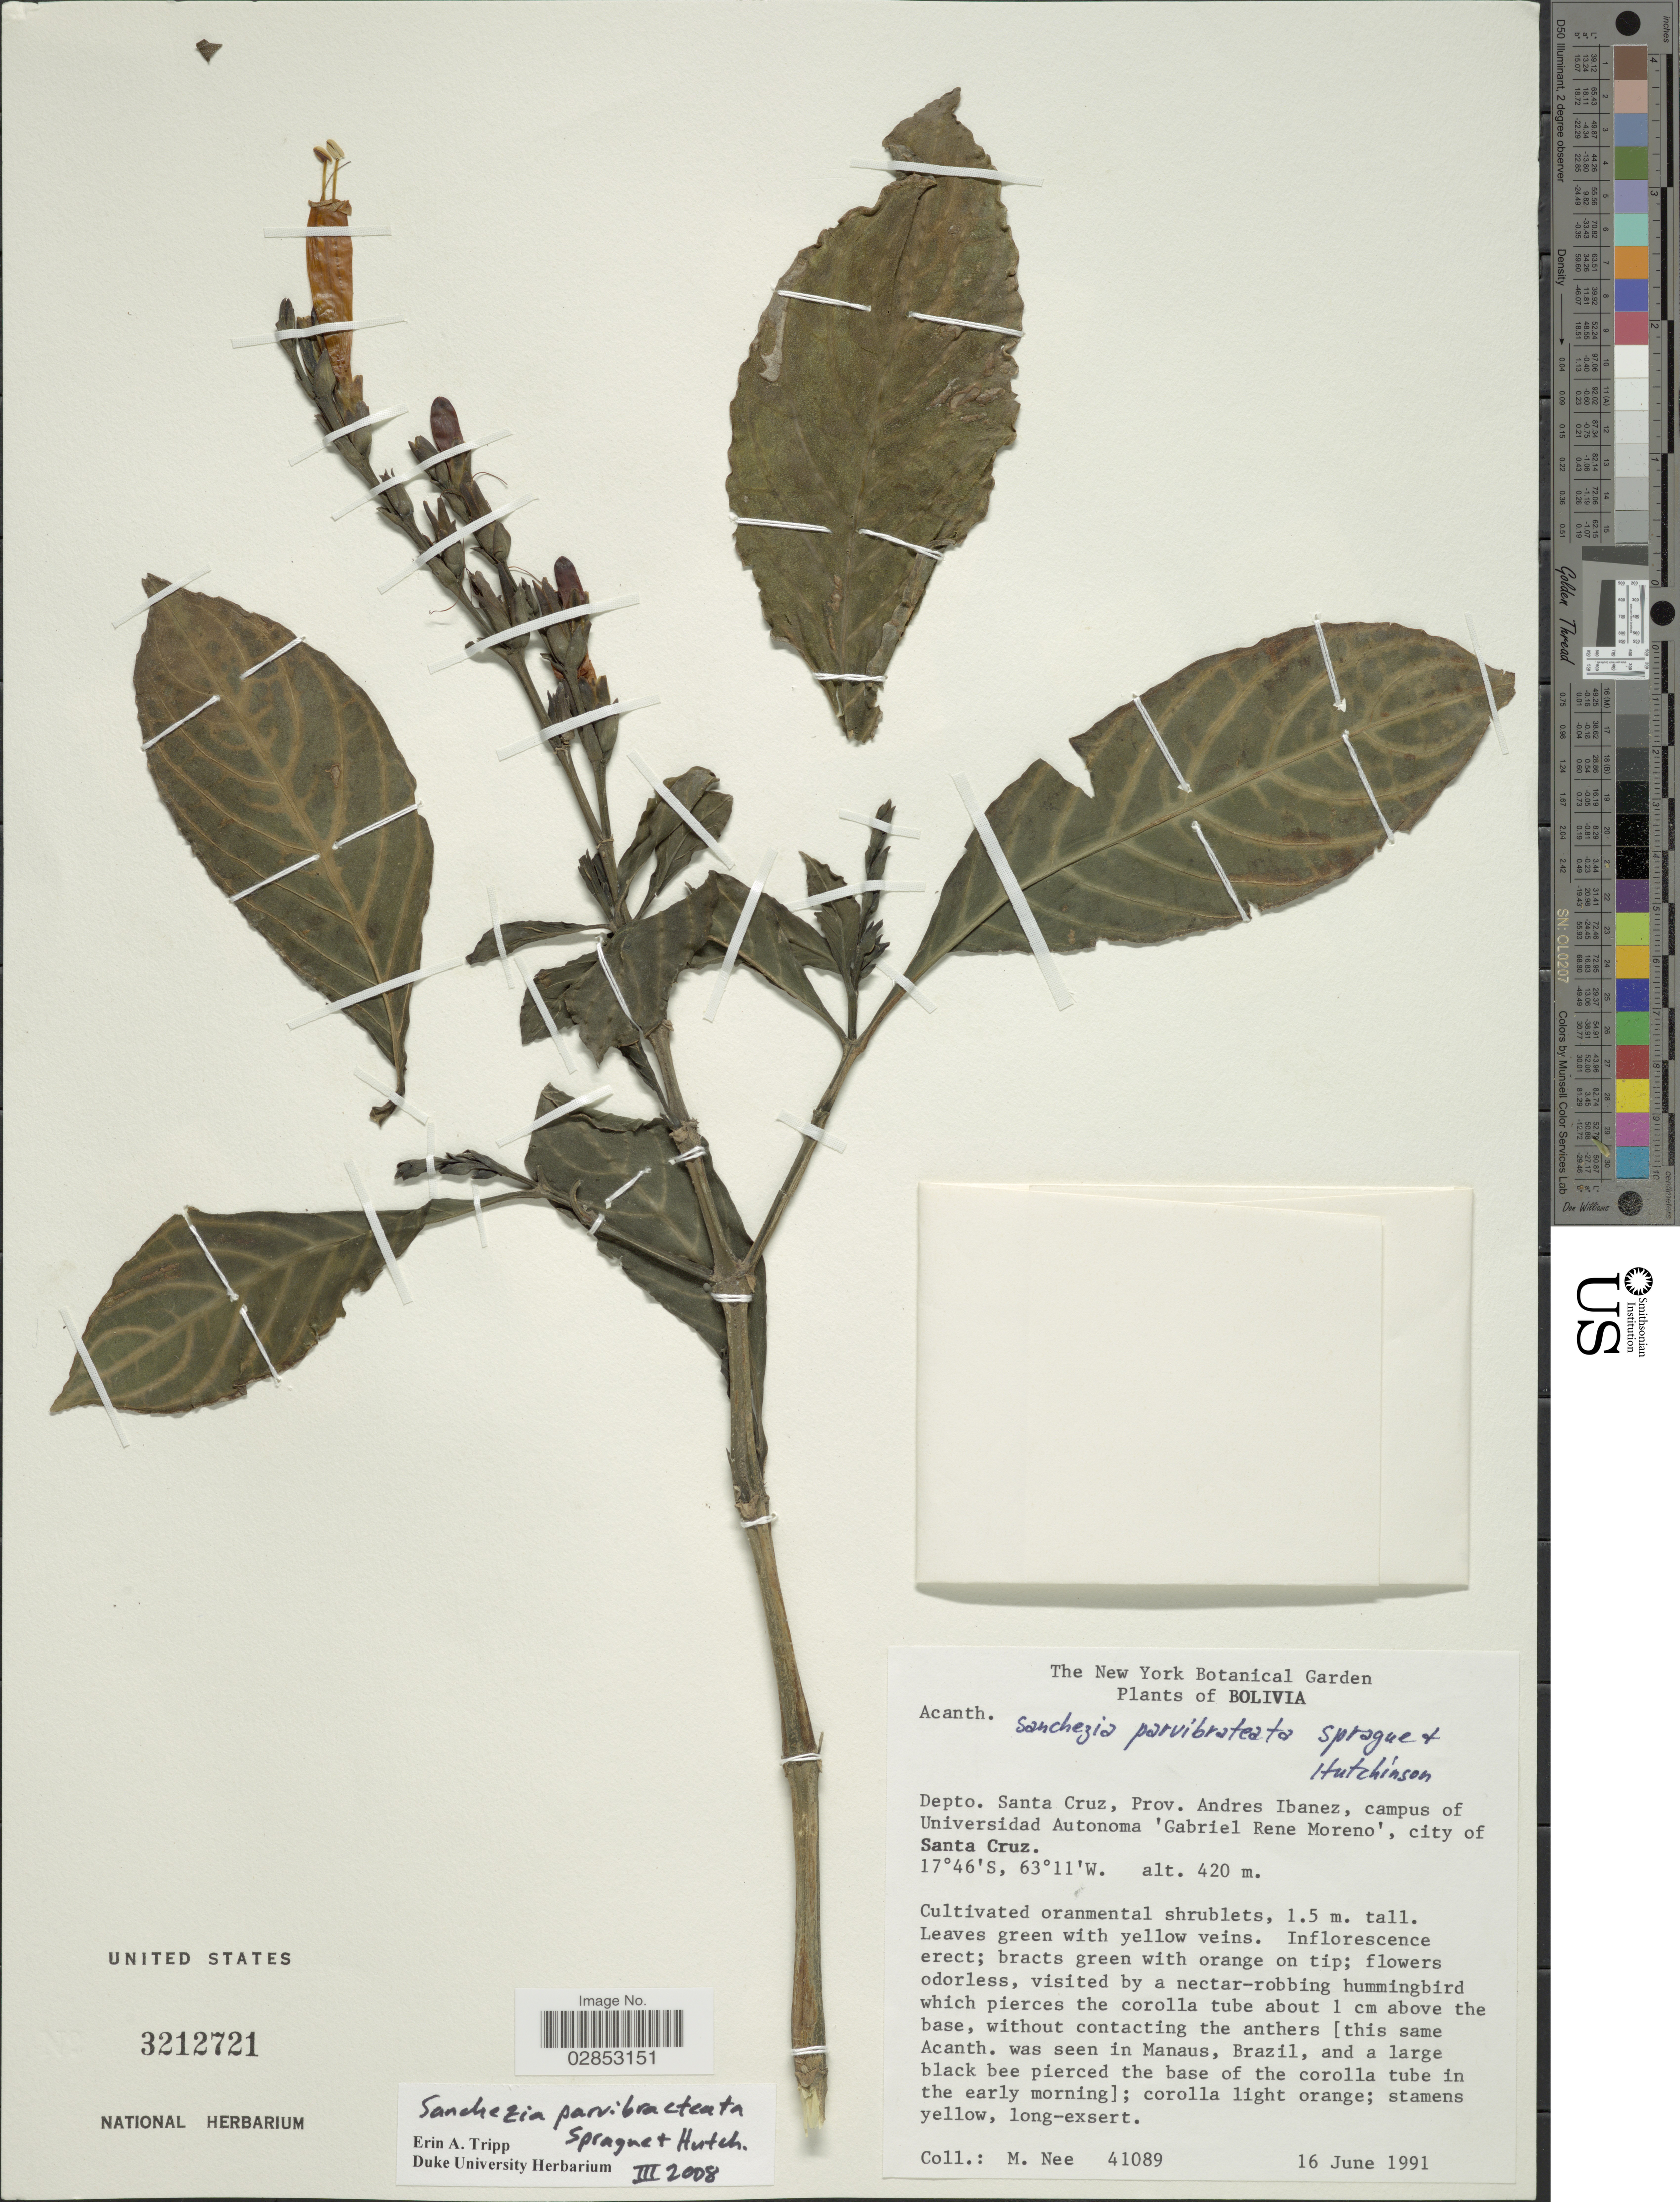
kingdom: Plantae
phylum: Tracheophyta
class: Magnoliopsida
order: Lamiales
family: Acanthaceae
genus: Sanchezia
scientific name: Sanchezia tigrina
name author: Leonard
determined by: Azevedo, Igor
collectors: M. Nee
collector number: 41089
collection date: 1991-06-16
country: Bolivia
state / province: Santa Cruz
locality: Prov. Andres Ibanez, campus of Universidad Autonoma 'Gabriel Rene Moreno' , city of Santa Cruz.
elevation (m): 420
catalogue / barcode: US 3212721